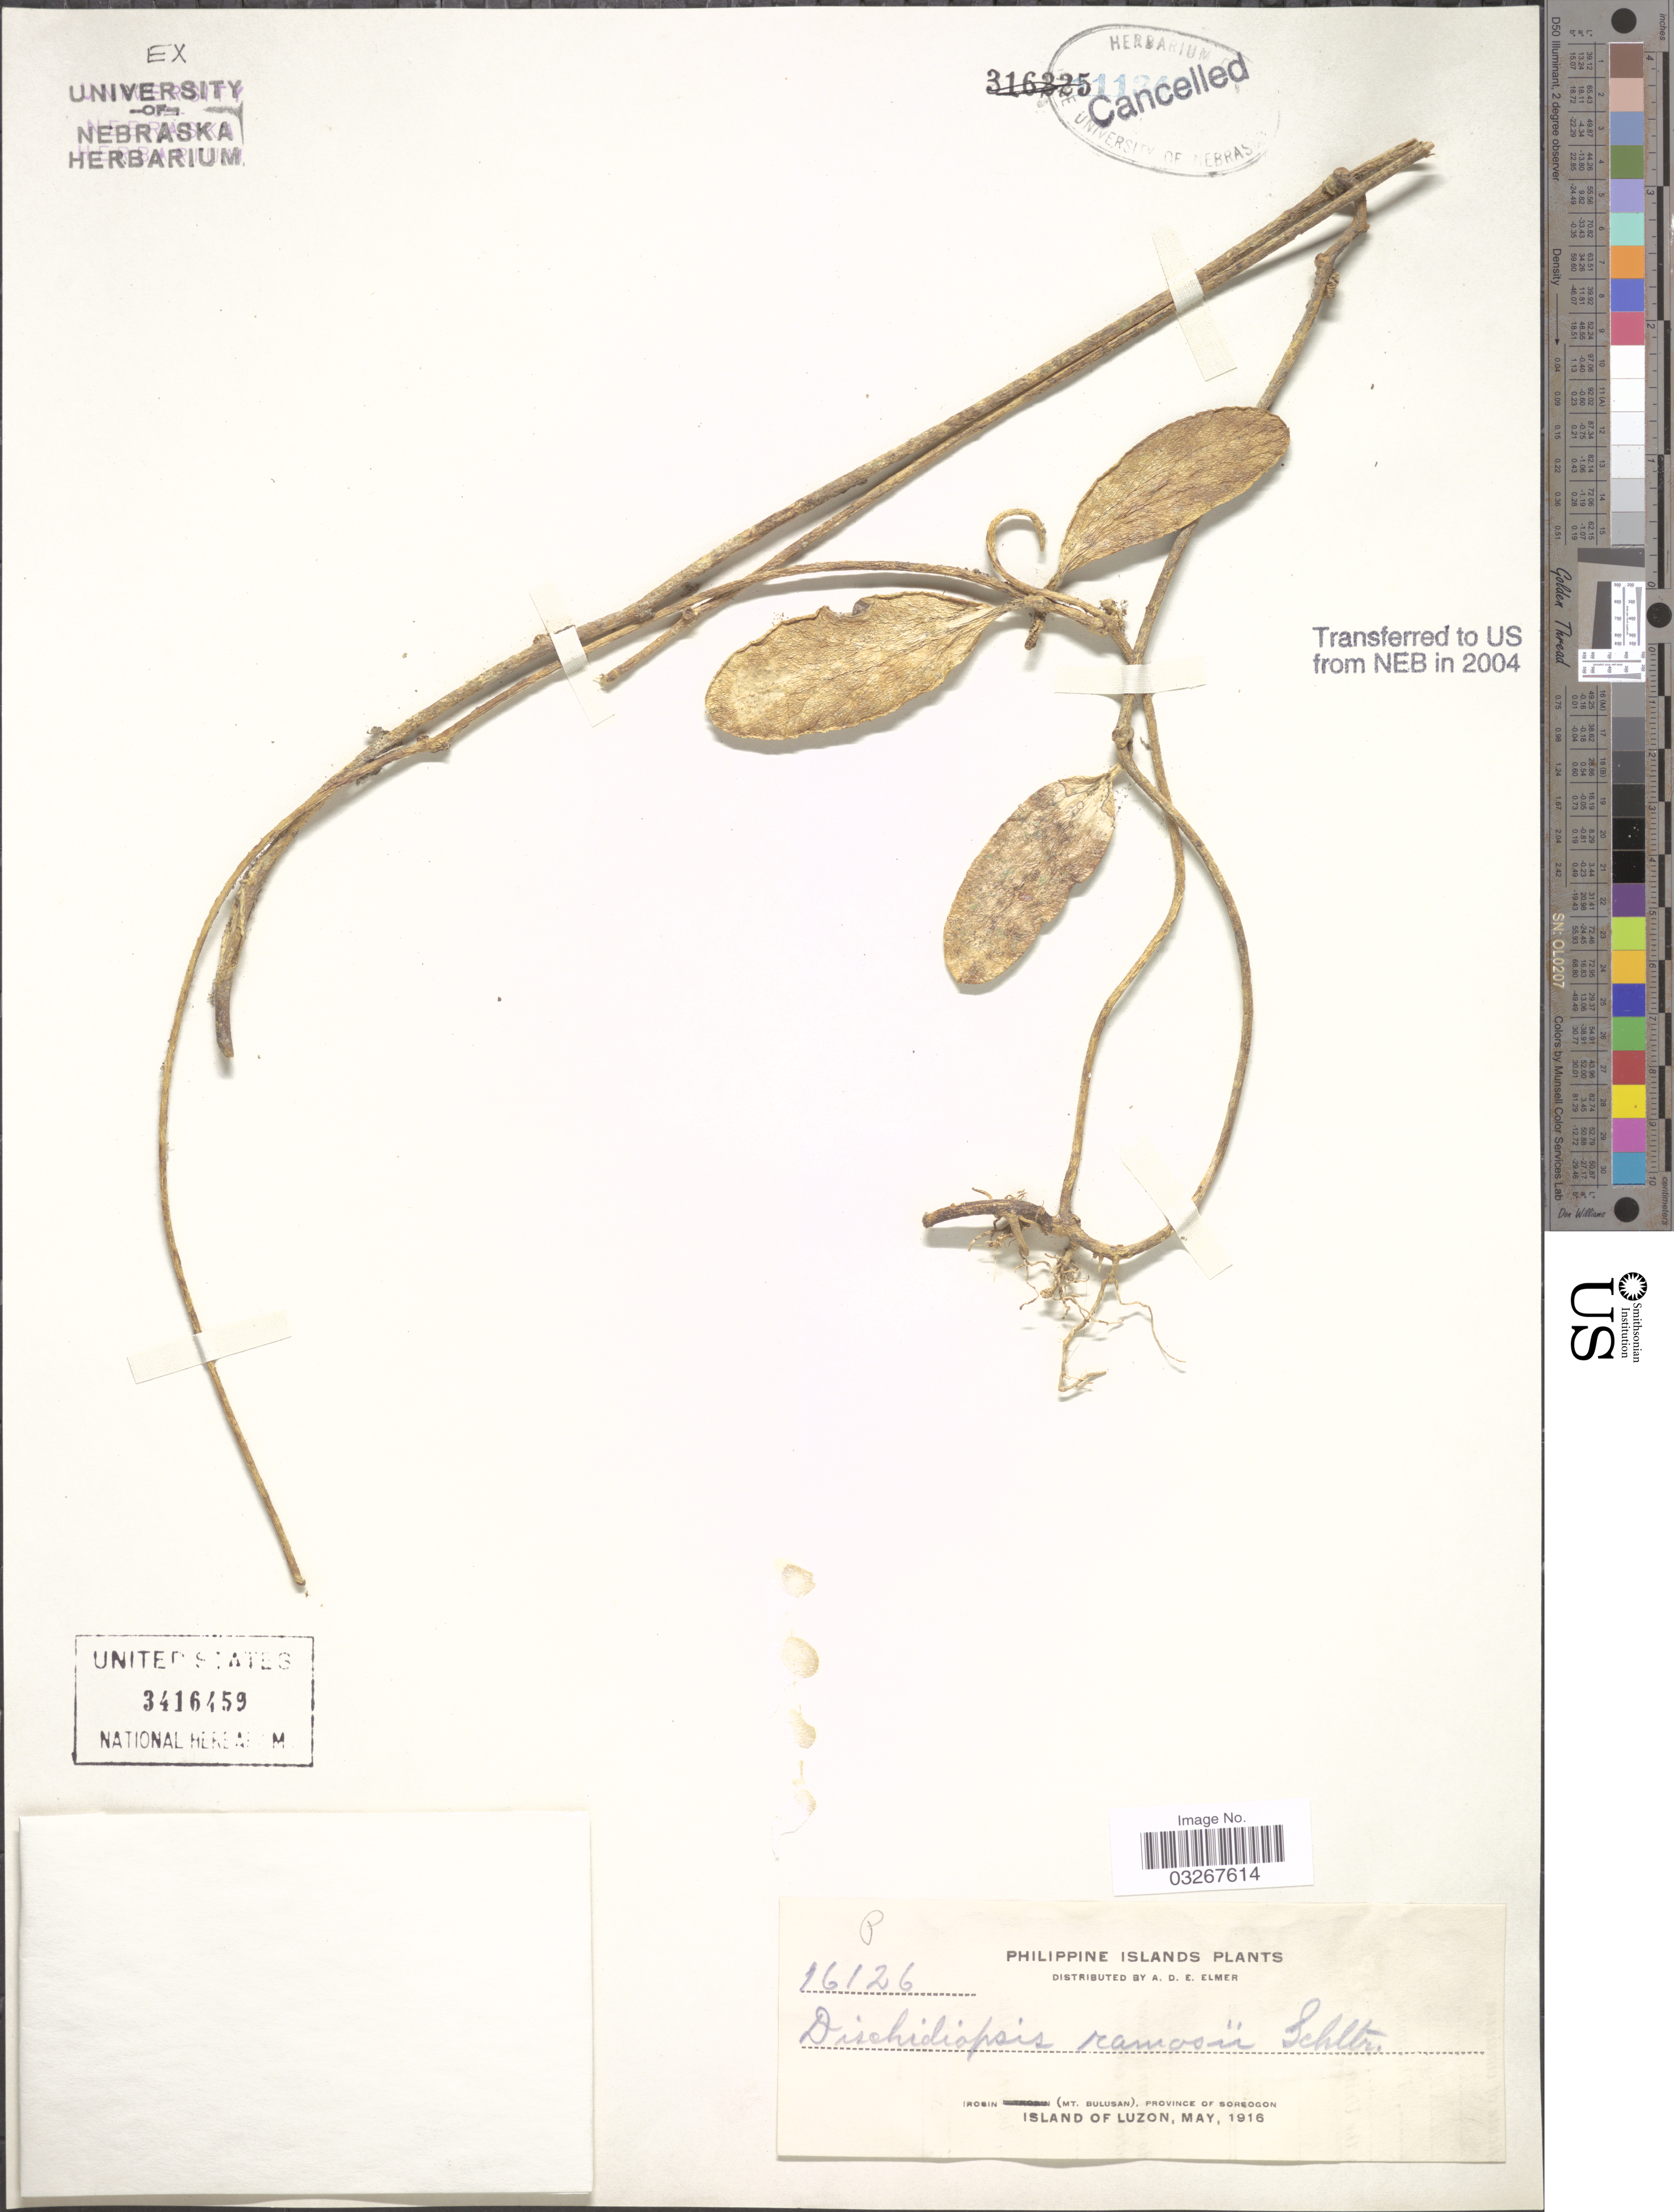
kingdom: Plantae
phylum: Tracheophyta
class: Magnoliopsida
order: Gentianales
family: Apocynaceae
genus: Dischidiopsis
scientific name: Dischidiopsis ramasii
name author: Schltr.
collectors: A. D. E. Elmer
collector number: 16126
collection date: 1916-05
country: Philippines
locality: Irosin (Mt. Bulusan), Province of Sorsogon, Island of Luzon.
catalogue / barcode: US 3416459